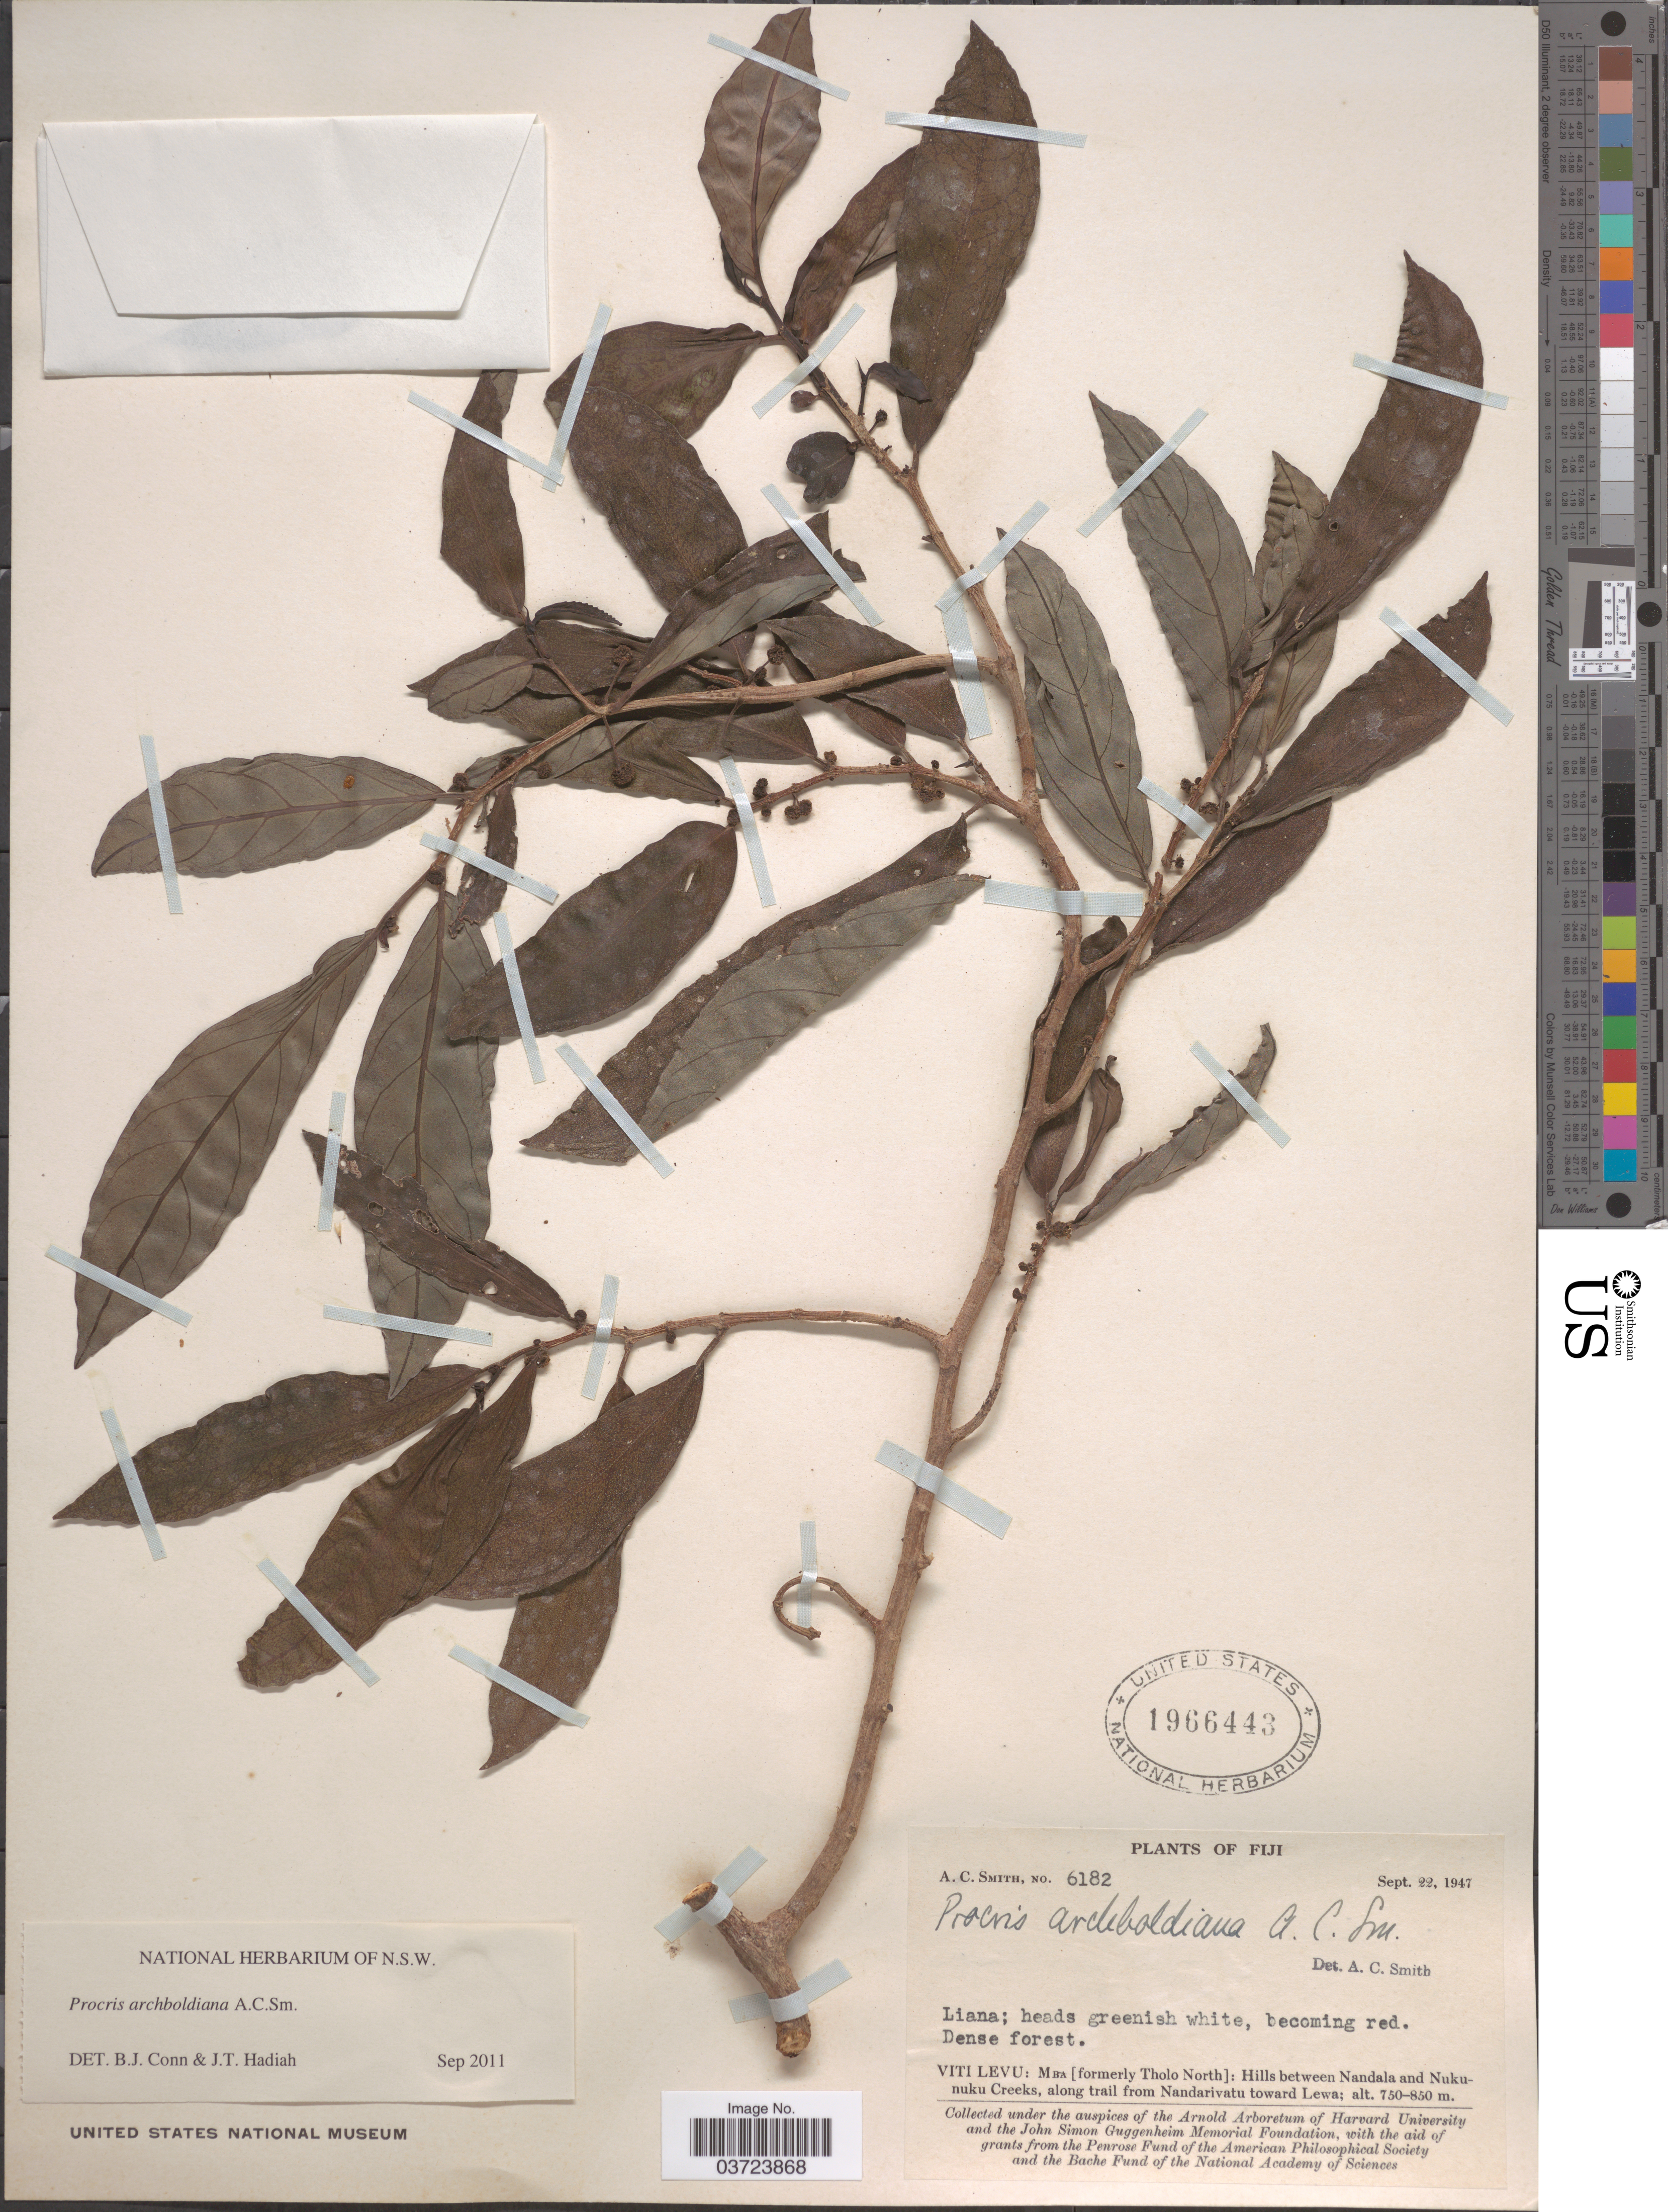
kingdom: Plantae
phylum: Tracheophyta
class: Magnoliopsida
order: Rosales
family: Urticaceae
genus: Procris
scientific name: Procris archboldiana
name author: A.C. Sm.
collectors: A. C. Smith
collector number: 6182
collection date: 1947-09-22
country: Fiji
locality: Viti Levu: Mba [formerly Tholo North]: Hills between Nandala and Nukunuku Creeks, along trail from Nandarivatu toward Lewa.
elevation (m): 750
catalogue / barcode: US 1966443